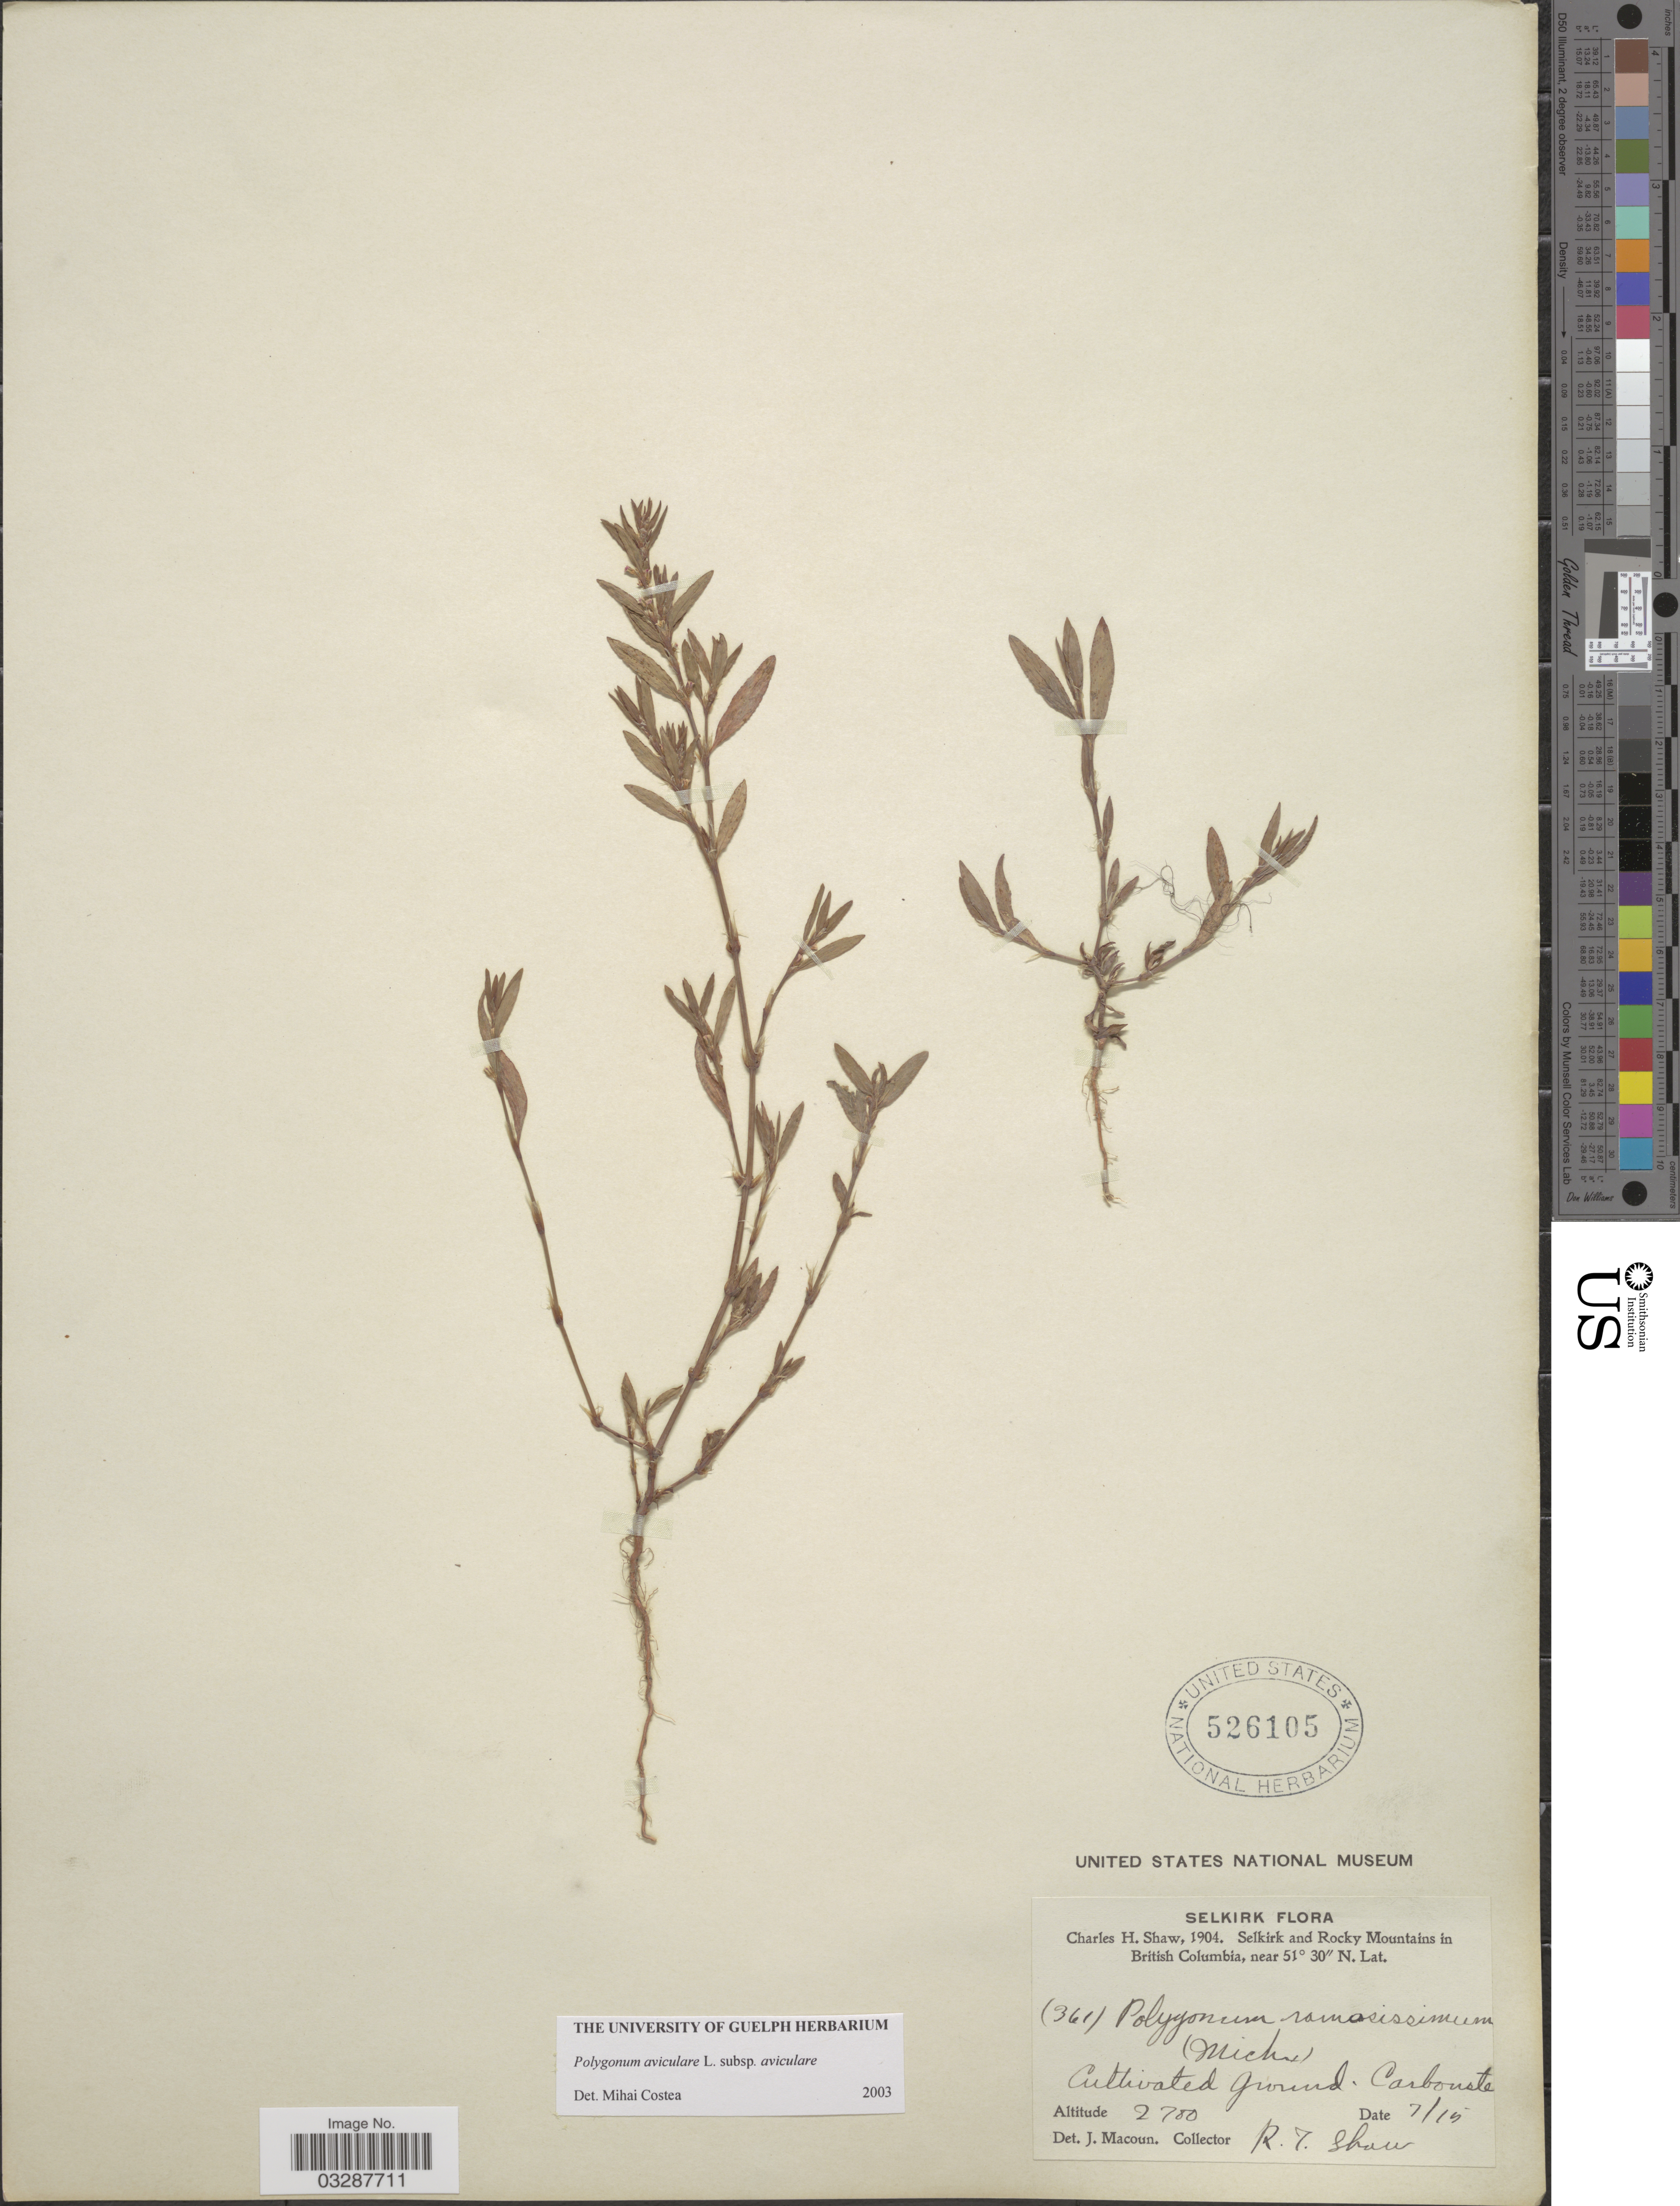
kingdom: Plantae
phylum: Tracheophyta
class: Magnoliopsida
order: Caryophyllales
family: Polygonaceae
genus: Polygonum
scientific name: Polygonum aviculare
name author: L.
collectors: R. T. Shaw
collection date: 1904-07-15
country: Canada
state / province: British Columbia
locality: Selkirk. Selkirk and Rocky Mountains in British Columbia. Carbouste.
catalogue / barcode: US 526105